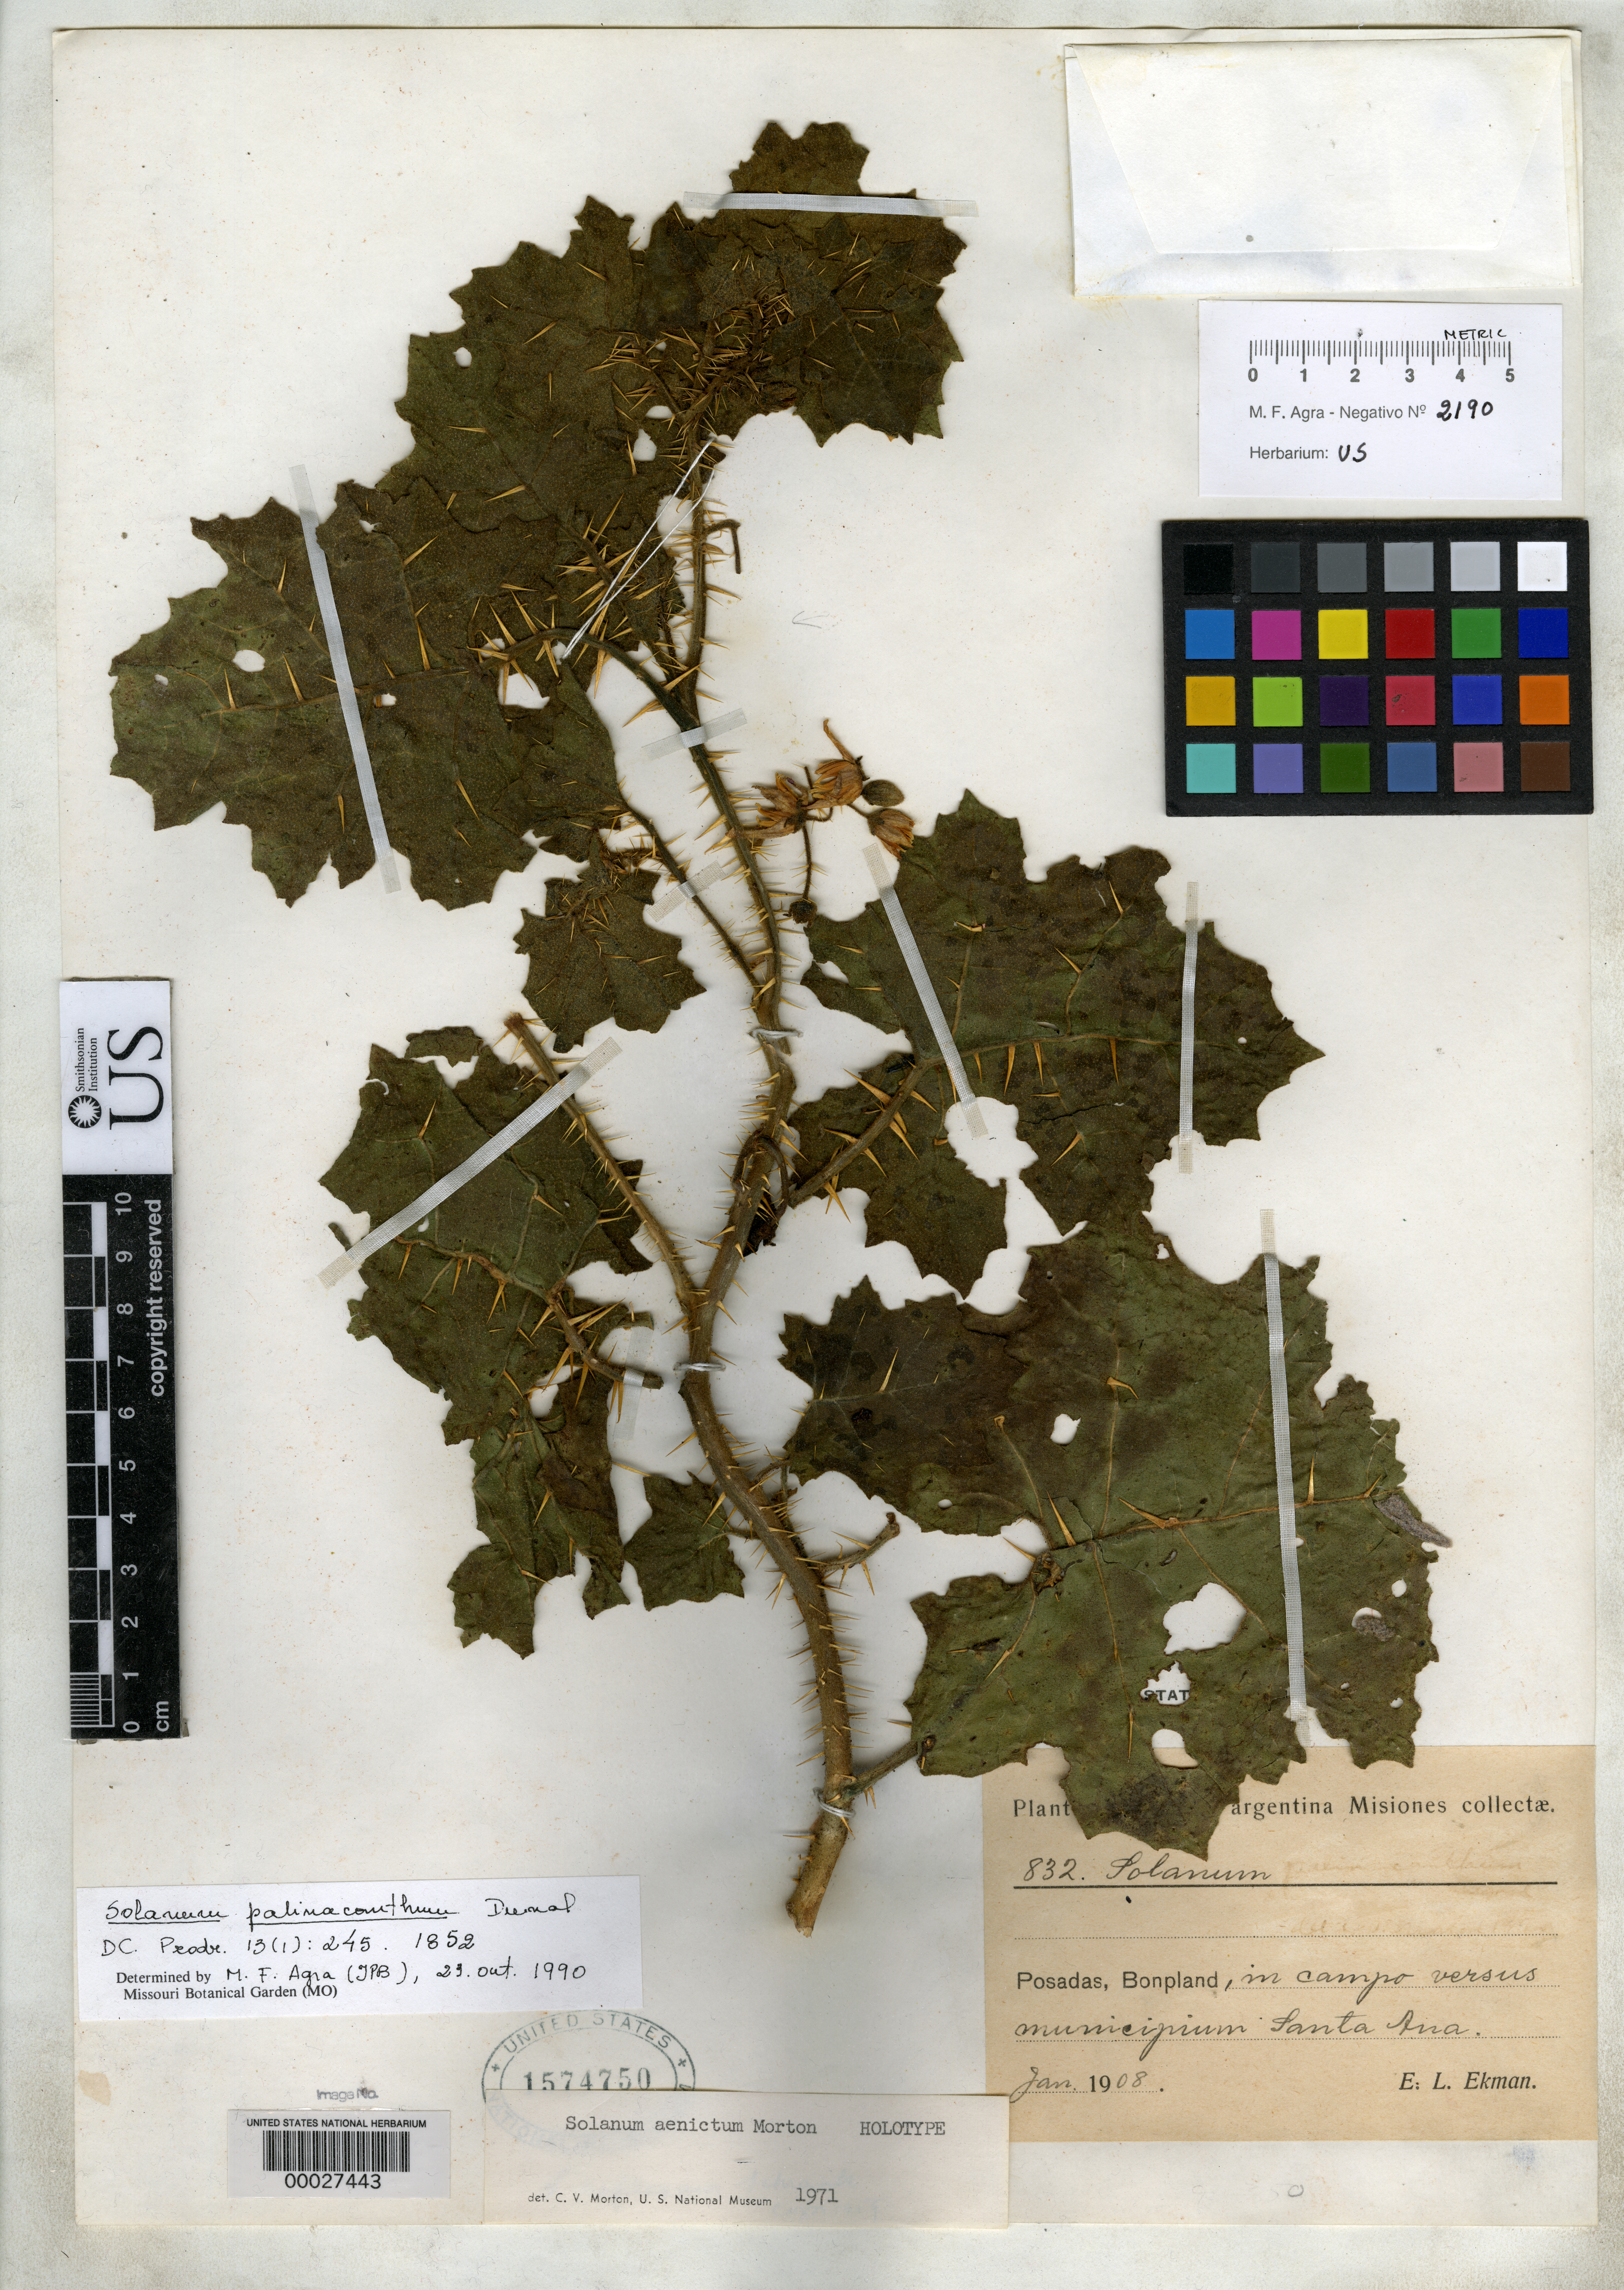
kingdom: Plantae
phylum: Tracheophyta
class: Magnoliopsida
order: Solanales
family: Solanaceae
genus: Solanum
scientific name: Solanum aenictum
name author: C.V. Morton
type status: Holotype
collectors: E. L. Ekman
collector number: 832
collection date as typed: Jan 1908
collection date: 1908-01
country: Argentina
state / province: Misiones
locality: Posadas, Bonpland.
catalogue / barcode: US 1574750